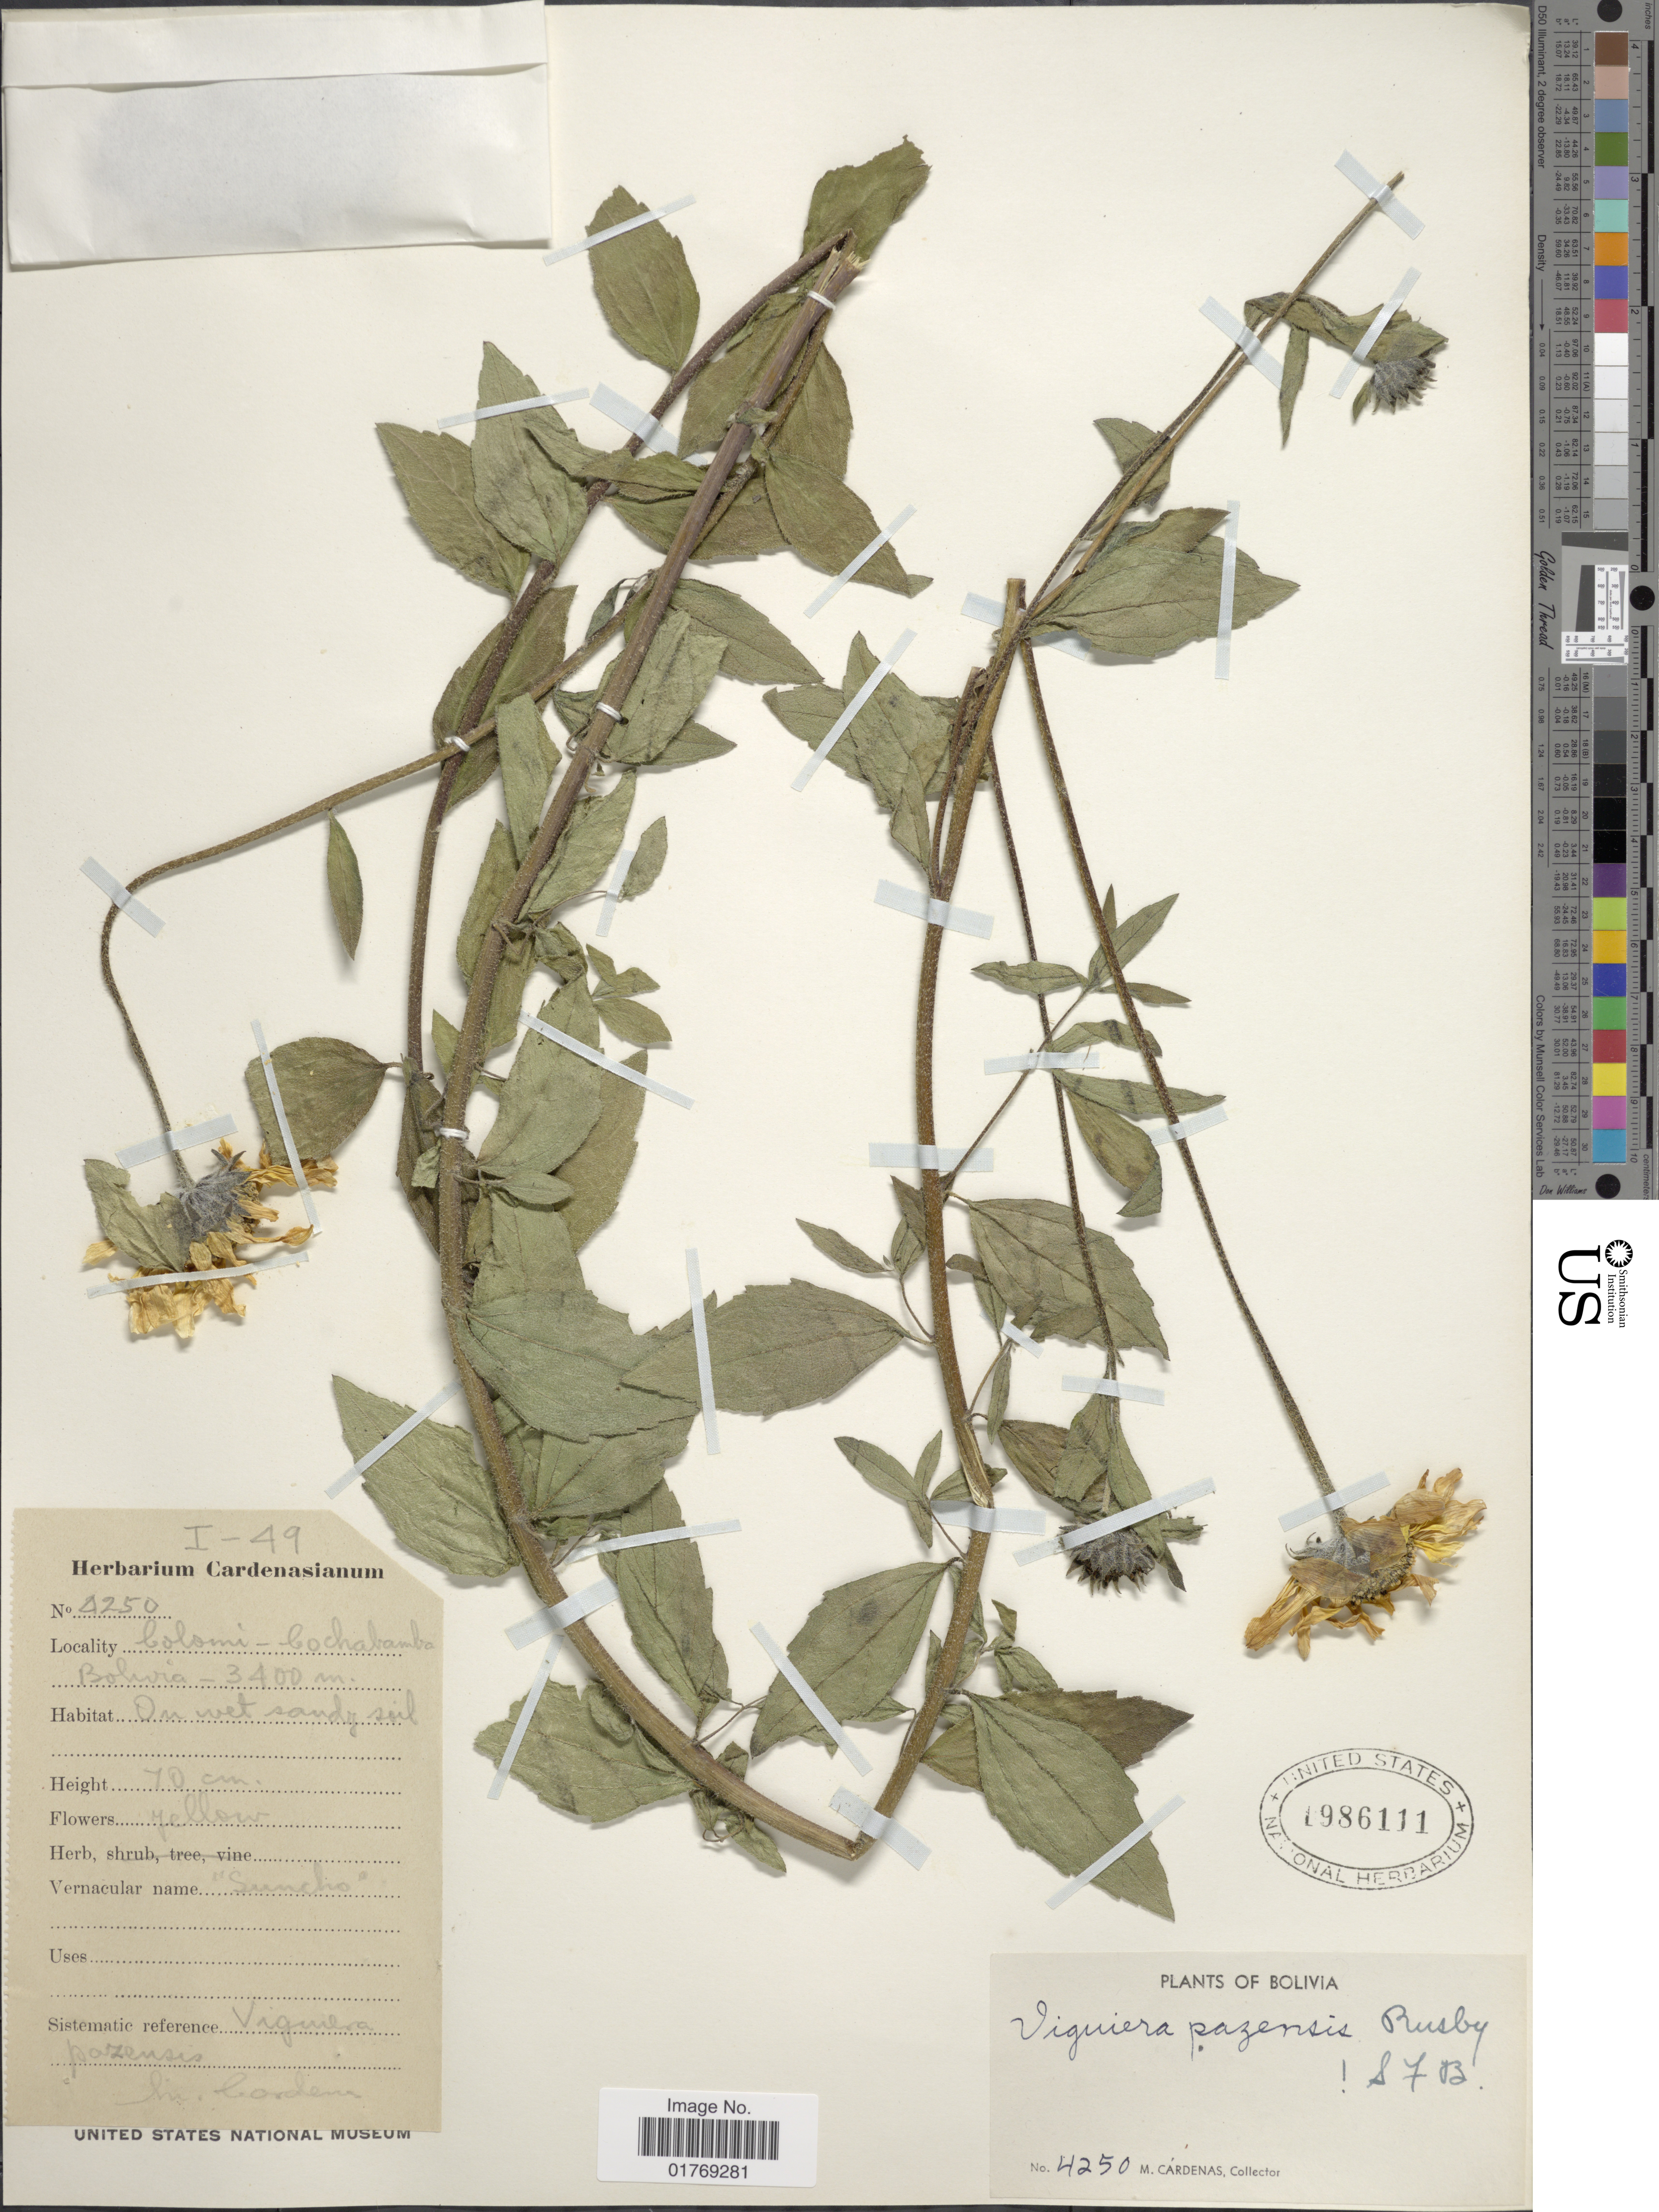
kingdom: Plantae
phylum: Tracheophyta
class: Magnoliopsida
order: Asterales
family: Asteraceae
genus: Viguiera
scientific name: Viguiera sp.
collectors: M. Cárdenas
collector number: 4250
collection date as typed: Transcribed d/m/y: /1/49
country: Bolivia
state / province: Cochabamba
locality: Colomi - Cochabamba - Bolivia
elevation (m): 3400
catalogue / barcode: US 1986111